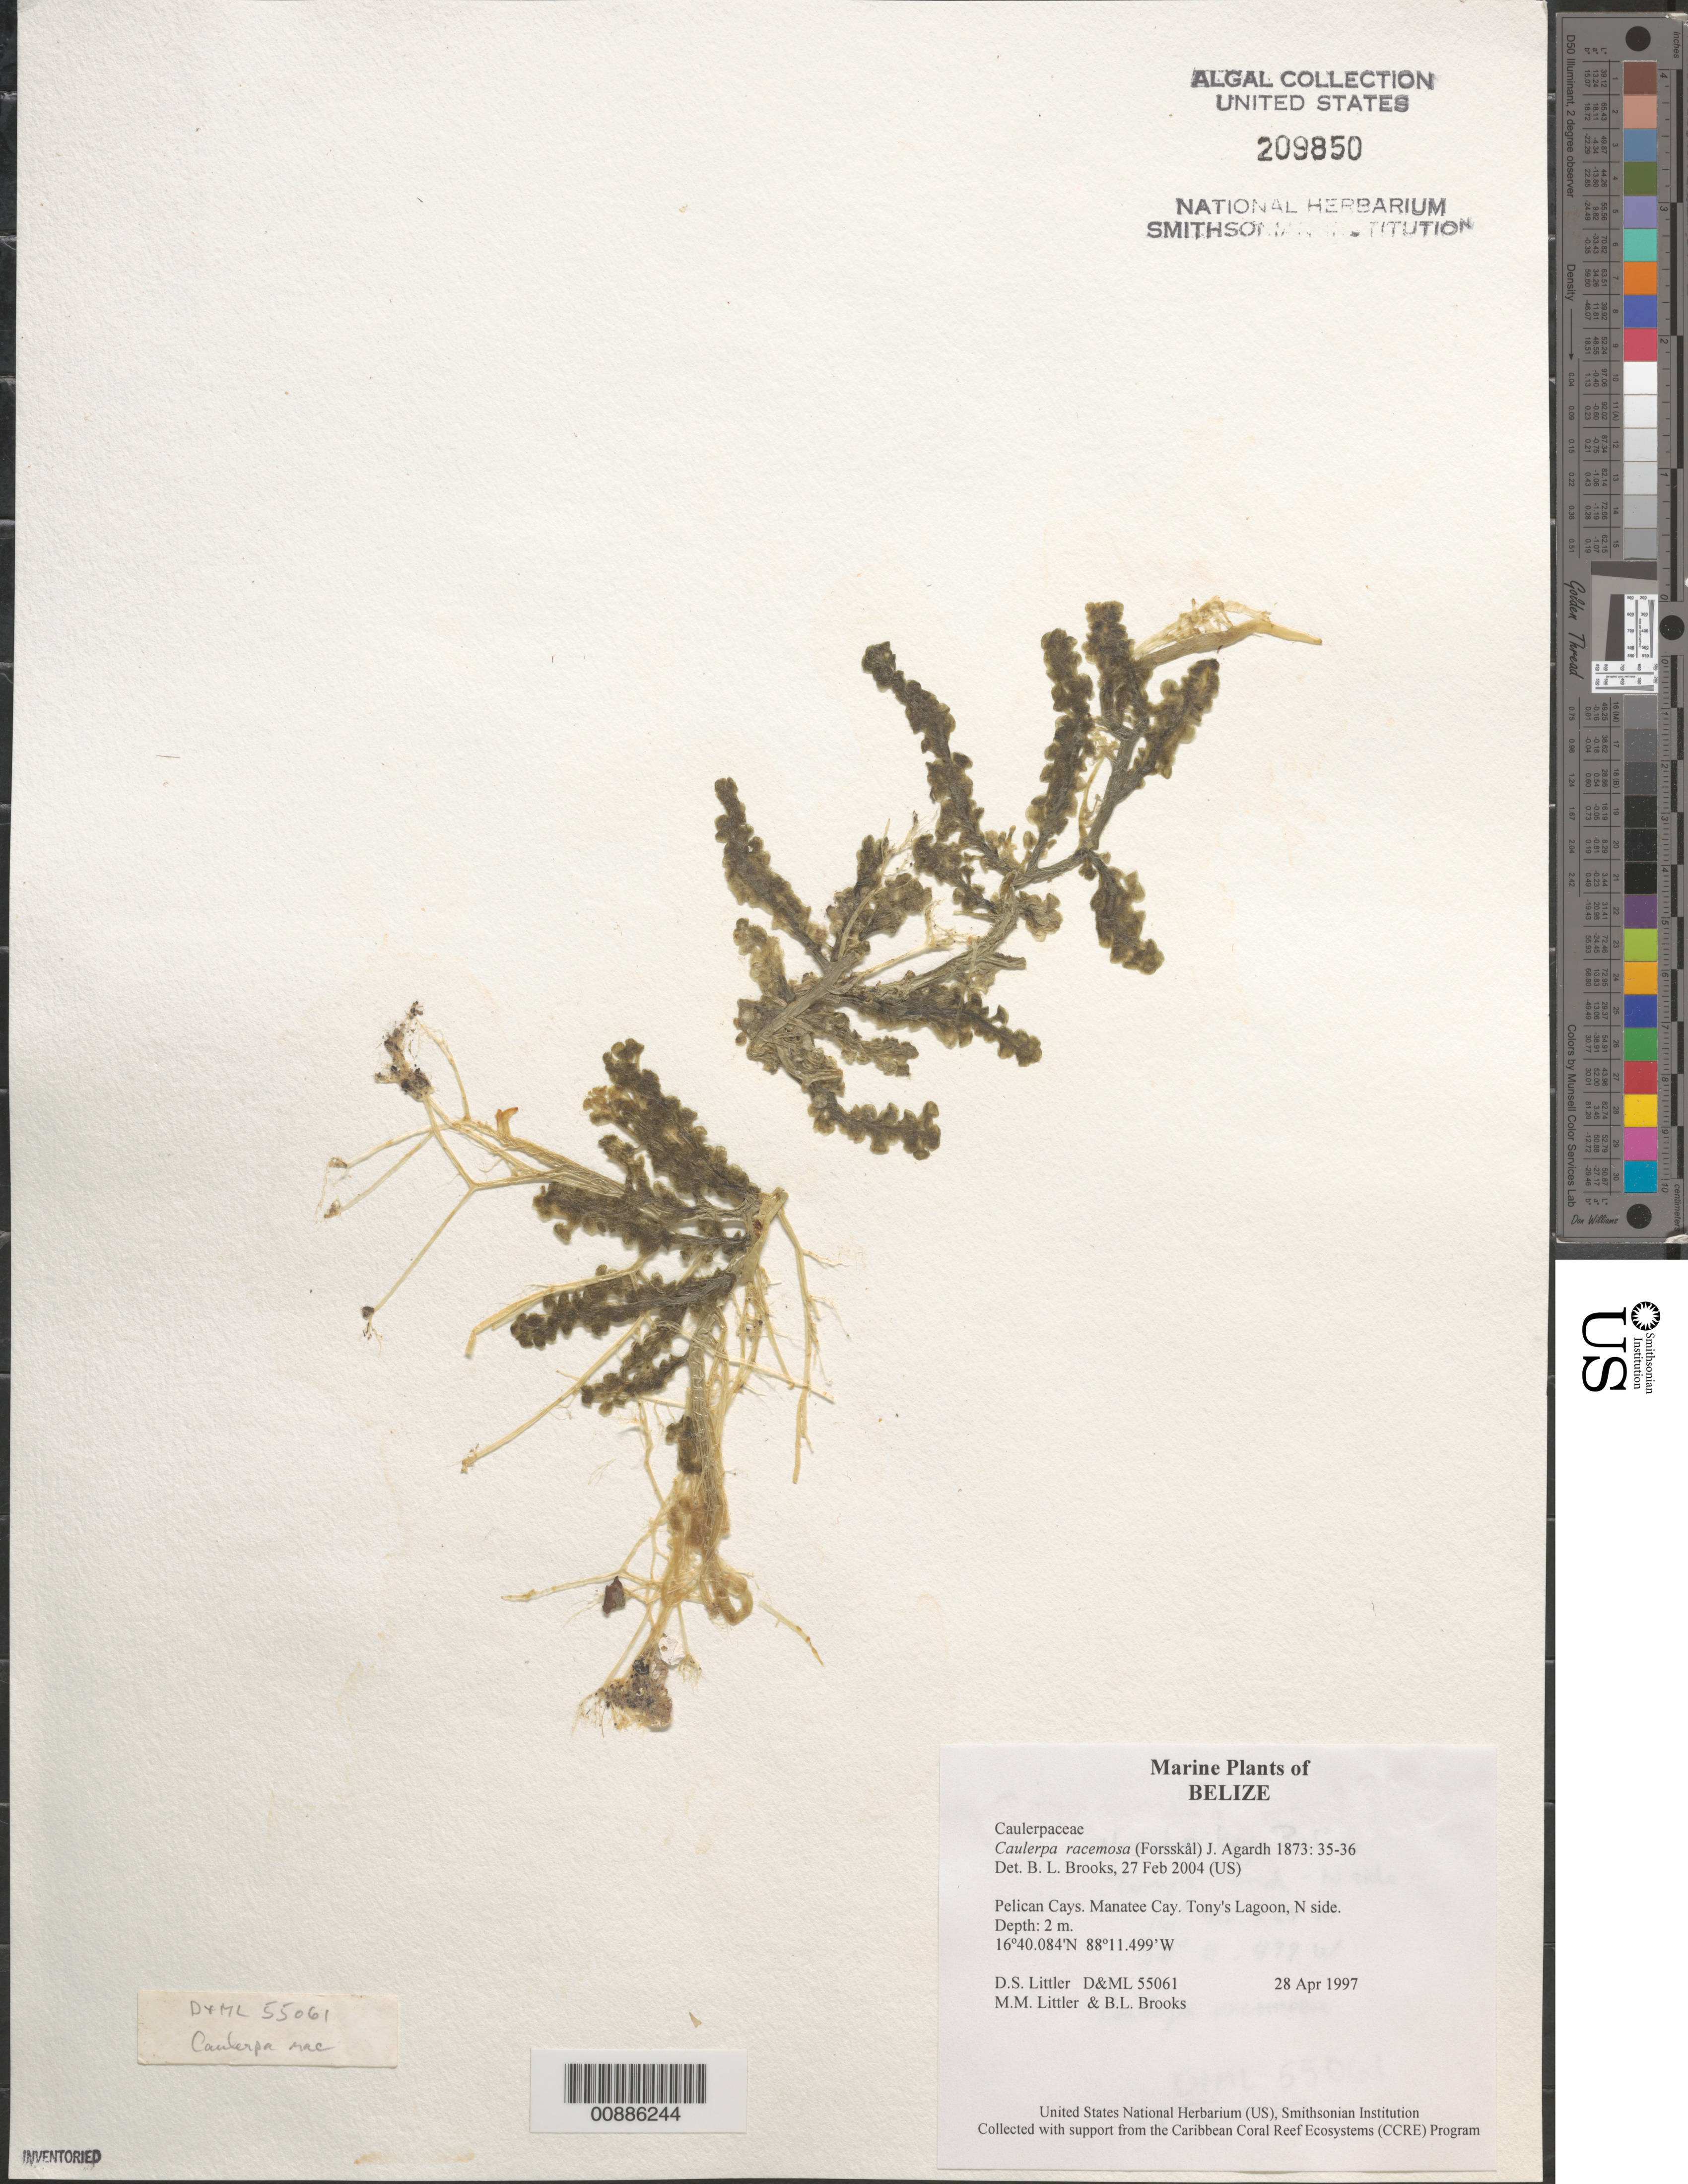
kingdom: Plantae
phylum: Chlorophyta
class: Ulvophyceae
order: Bryopsidales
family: Caulerpaceae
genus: Caulerpa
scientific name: Caulerpa racemosa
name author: (Forssk.) J. Agardh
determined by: Brooks, B. L., (BOT), Smithsonian Institution - National Museum of Natural History (UNITED STATES)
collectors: M. M. Littler, D. S. Littler & B. Brooks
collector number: D&ML 55061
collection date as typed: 28 Apr 1997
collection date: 1997-04-28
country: Belize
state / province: Stann Creek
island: Manatee Cay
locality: Tony's Lagoon, north side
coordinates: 16 40.084'N, 88 11.499'W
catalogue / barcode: US 209850